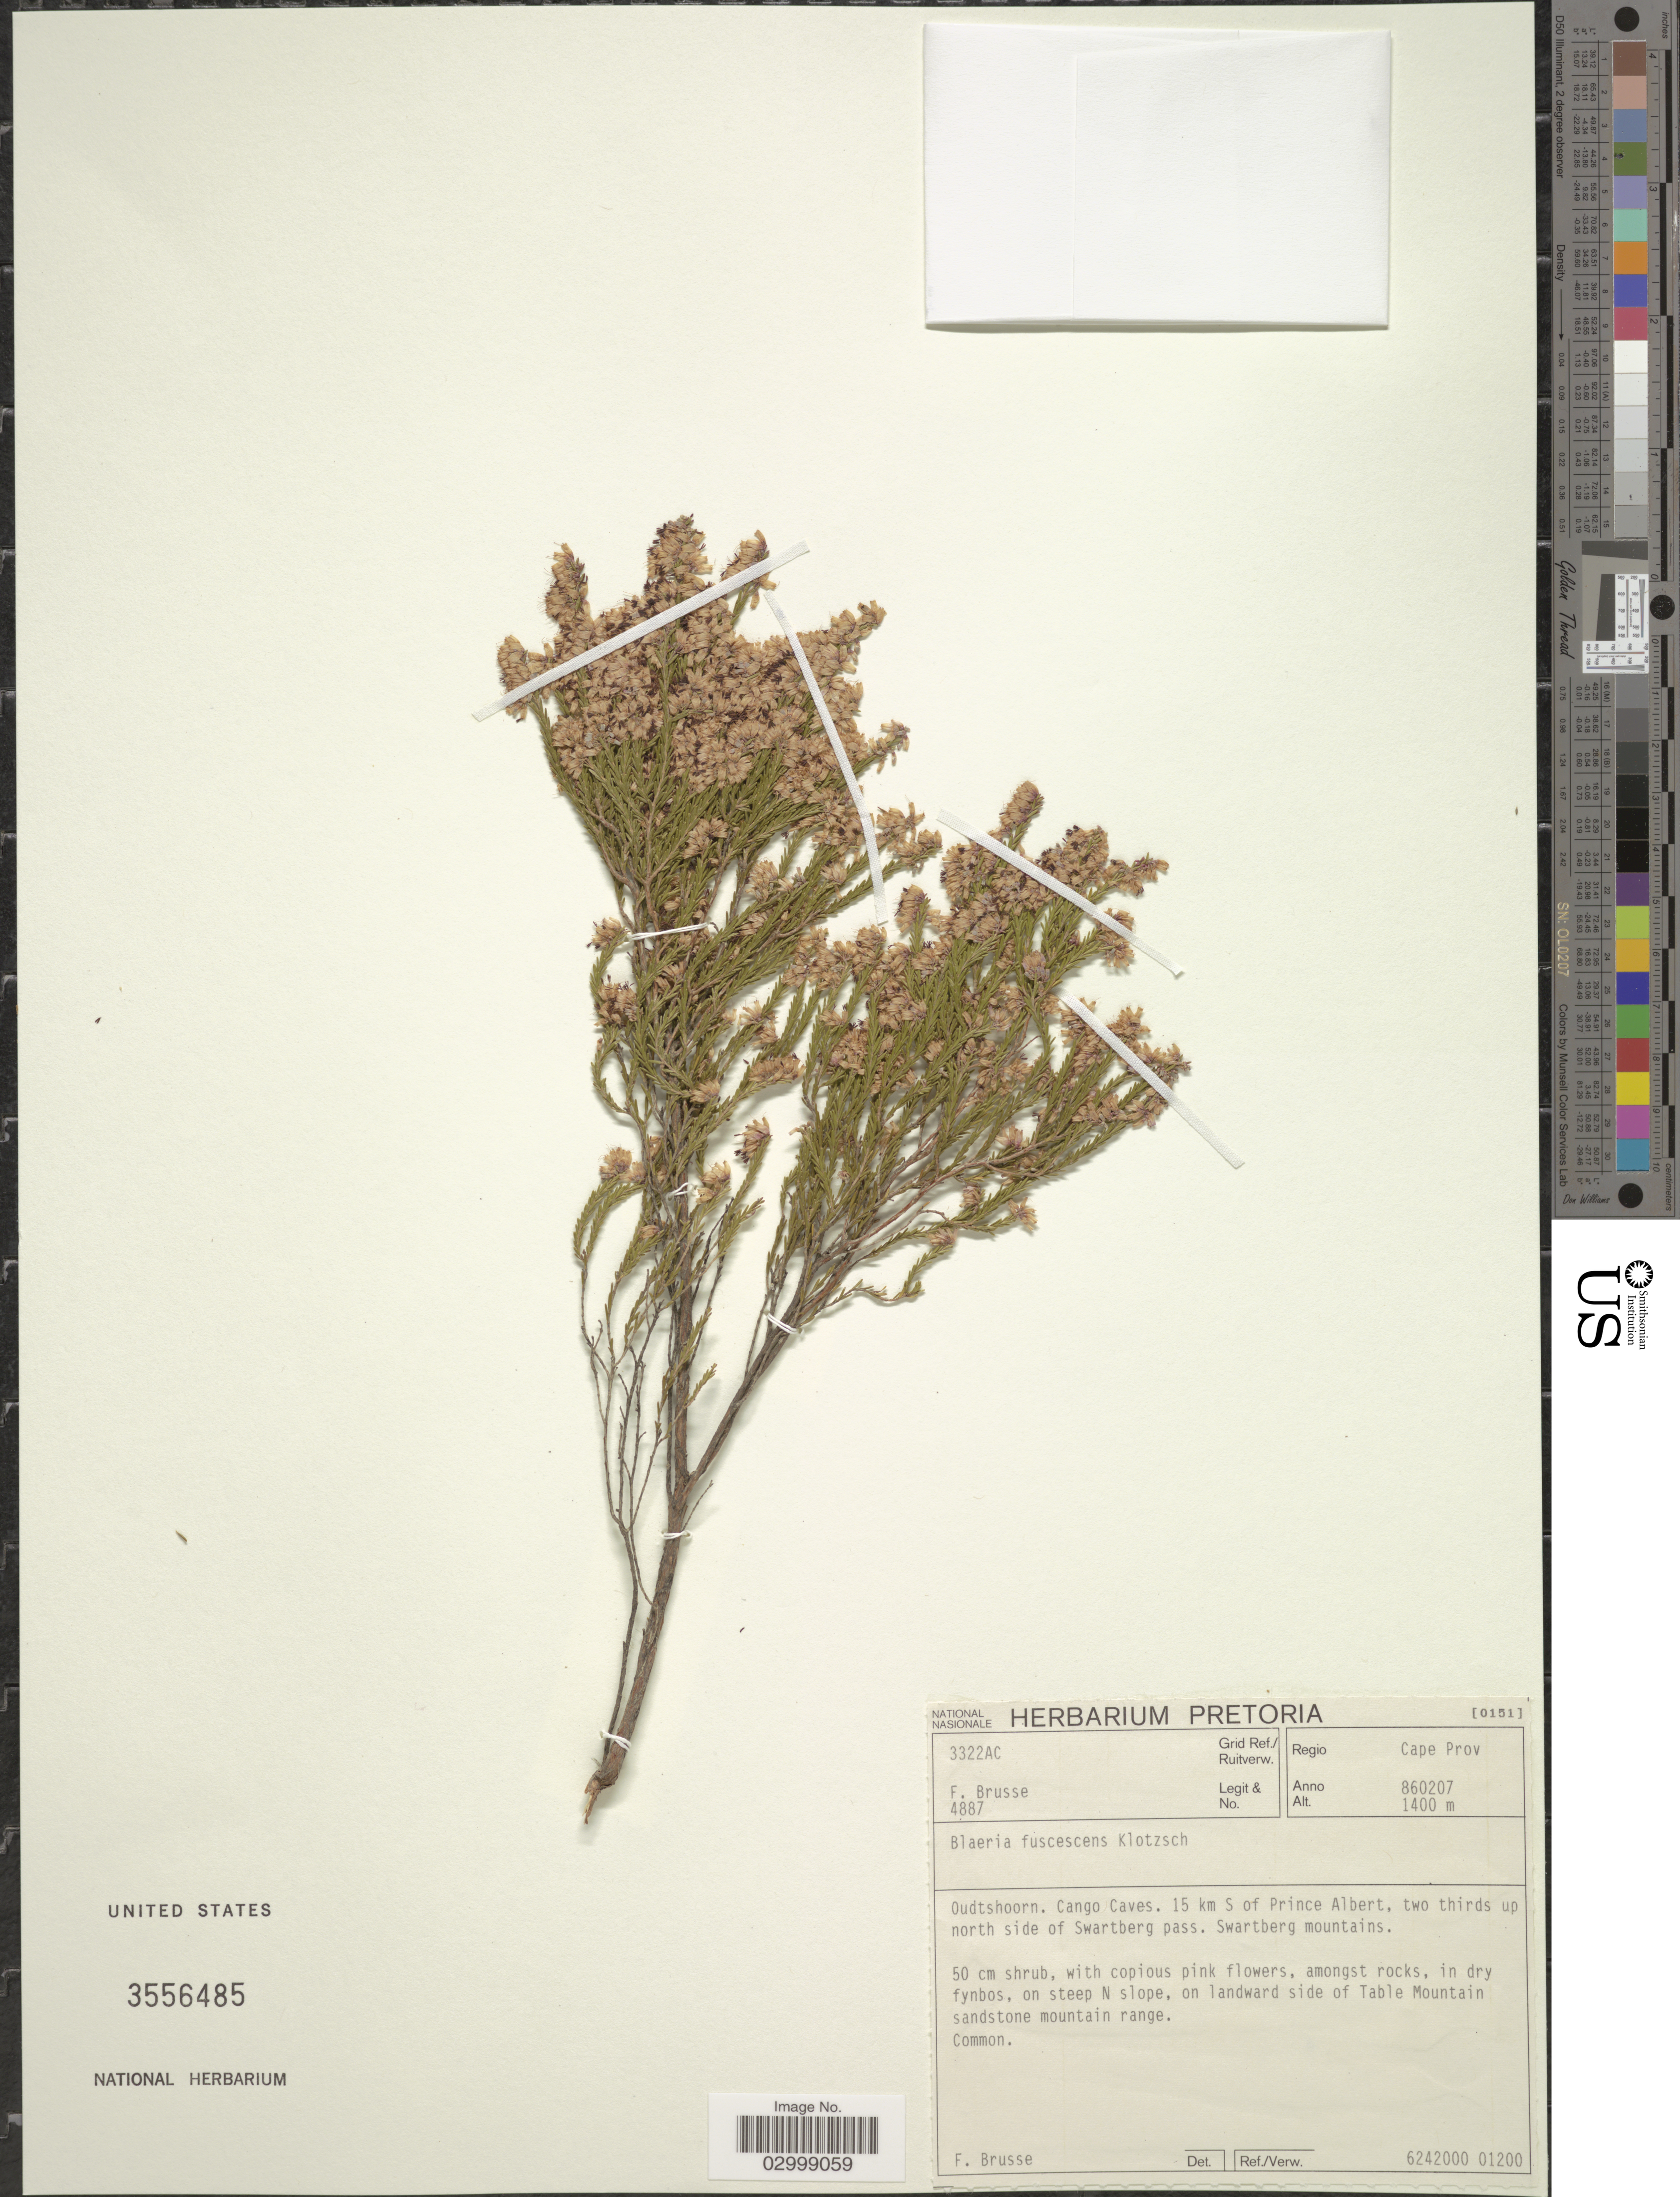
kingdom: Plantae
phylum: Tracheophyta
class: Magnoliopsida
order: Ericales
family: Ericaceae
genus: Blaeria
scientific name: Blaeria fuscescens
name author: Klotzsch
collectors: F. A. Brusse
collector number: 4887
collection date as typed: Transcribed d/m/y: 7/2/86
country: South Africa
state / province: Western Cape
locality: Regio Cape Province, Grid Ref./Ruitverw. 3322AC, Oudtshoorn, Cango Caves, 15 km S of Prince Albert, two thirds up north side of Swartberg pass, Swartberg mountains.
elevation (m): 1400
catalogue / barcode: US 3556485